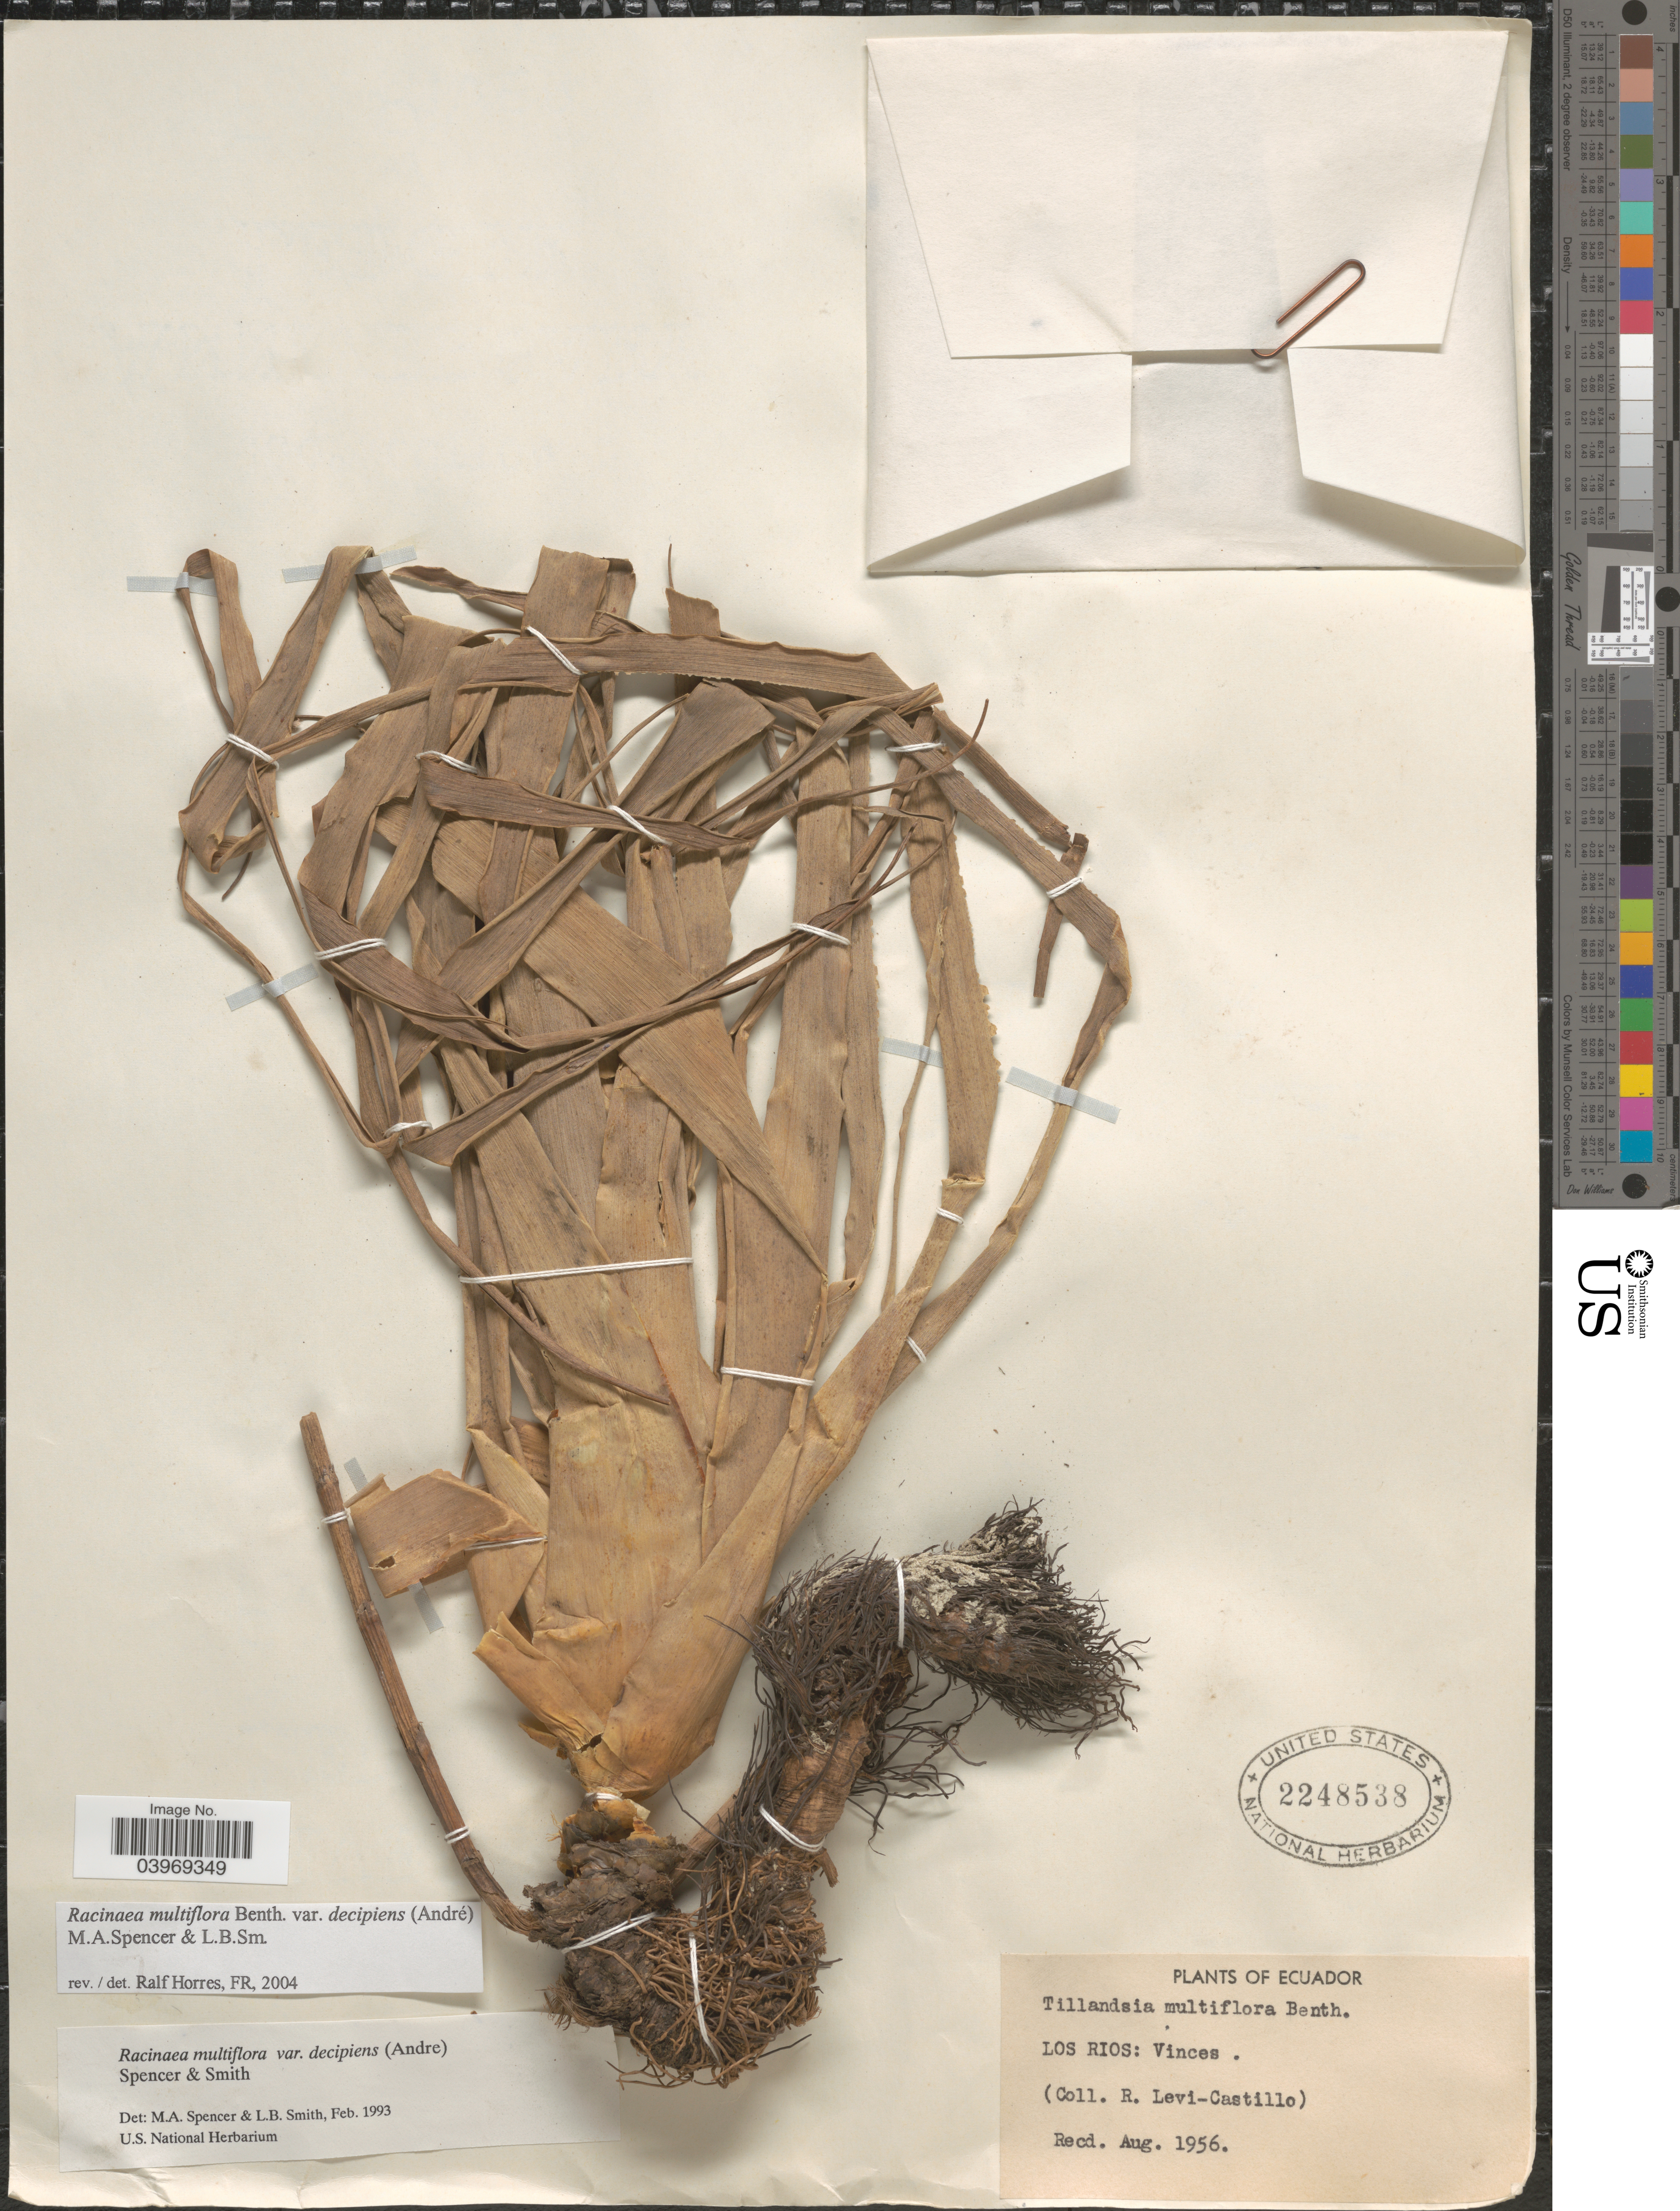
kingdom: Plantae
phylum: Tracheophyta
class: Liliopsida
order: Poales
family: Bromeliaceae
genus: Racinaea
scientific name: Racinaea multiflora var. decipiens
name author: (André) M.A. Spencer & L.B. Sm.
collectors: R. Levi-Castillo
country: Ecuador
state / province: Los Ríos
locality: Vinces.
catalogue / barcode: US 2248538